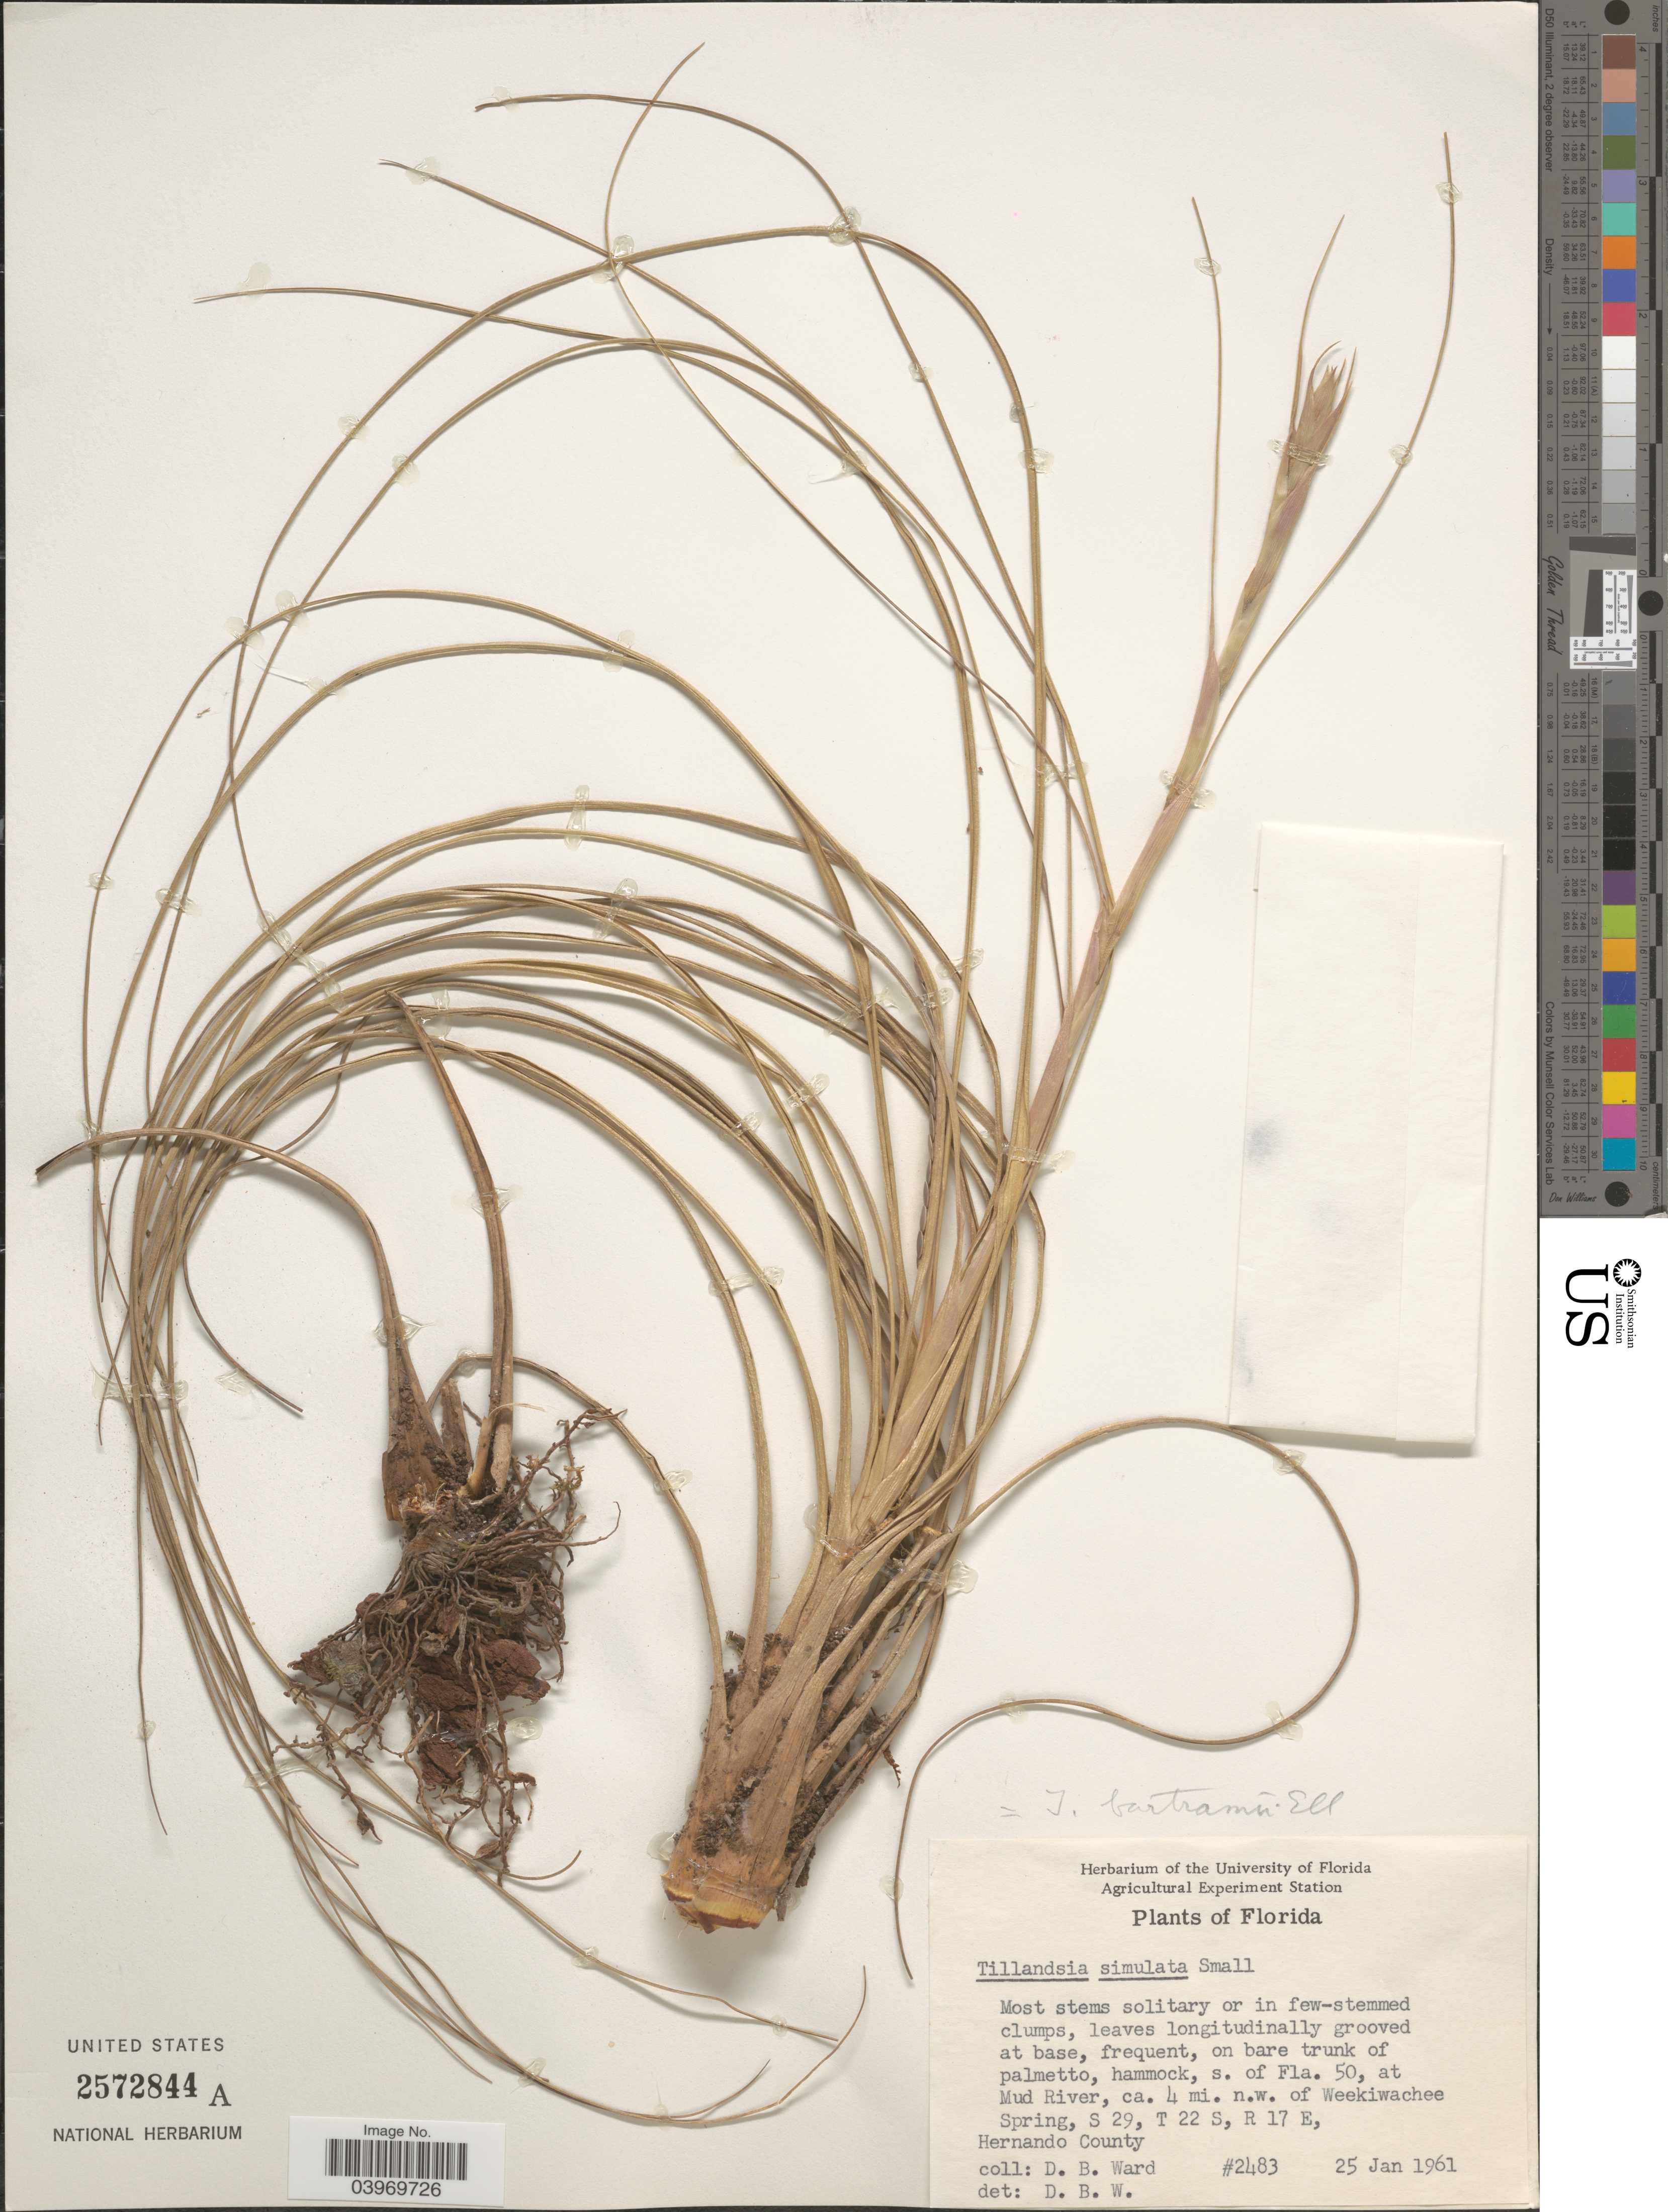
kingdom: Plantae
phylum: Tracheophyta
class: Liliopsida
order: Poales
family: Bromeliaceae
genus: Tillandsia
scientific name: Tillandsia bartramii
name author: Elliott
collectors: D. B. Ward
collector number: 2483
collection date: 1961-01-25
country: United States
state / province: Florida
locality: S. of Fla. 50, at Mud River, ca. 4 mi. n.w. of Weekiwachee Spring, S 29, T 22 S, R 17 E, Hernando County.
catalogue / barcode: US 2572844A